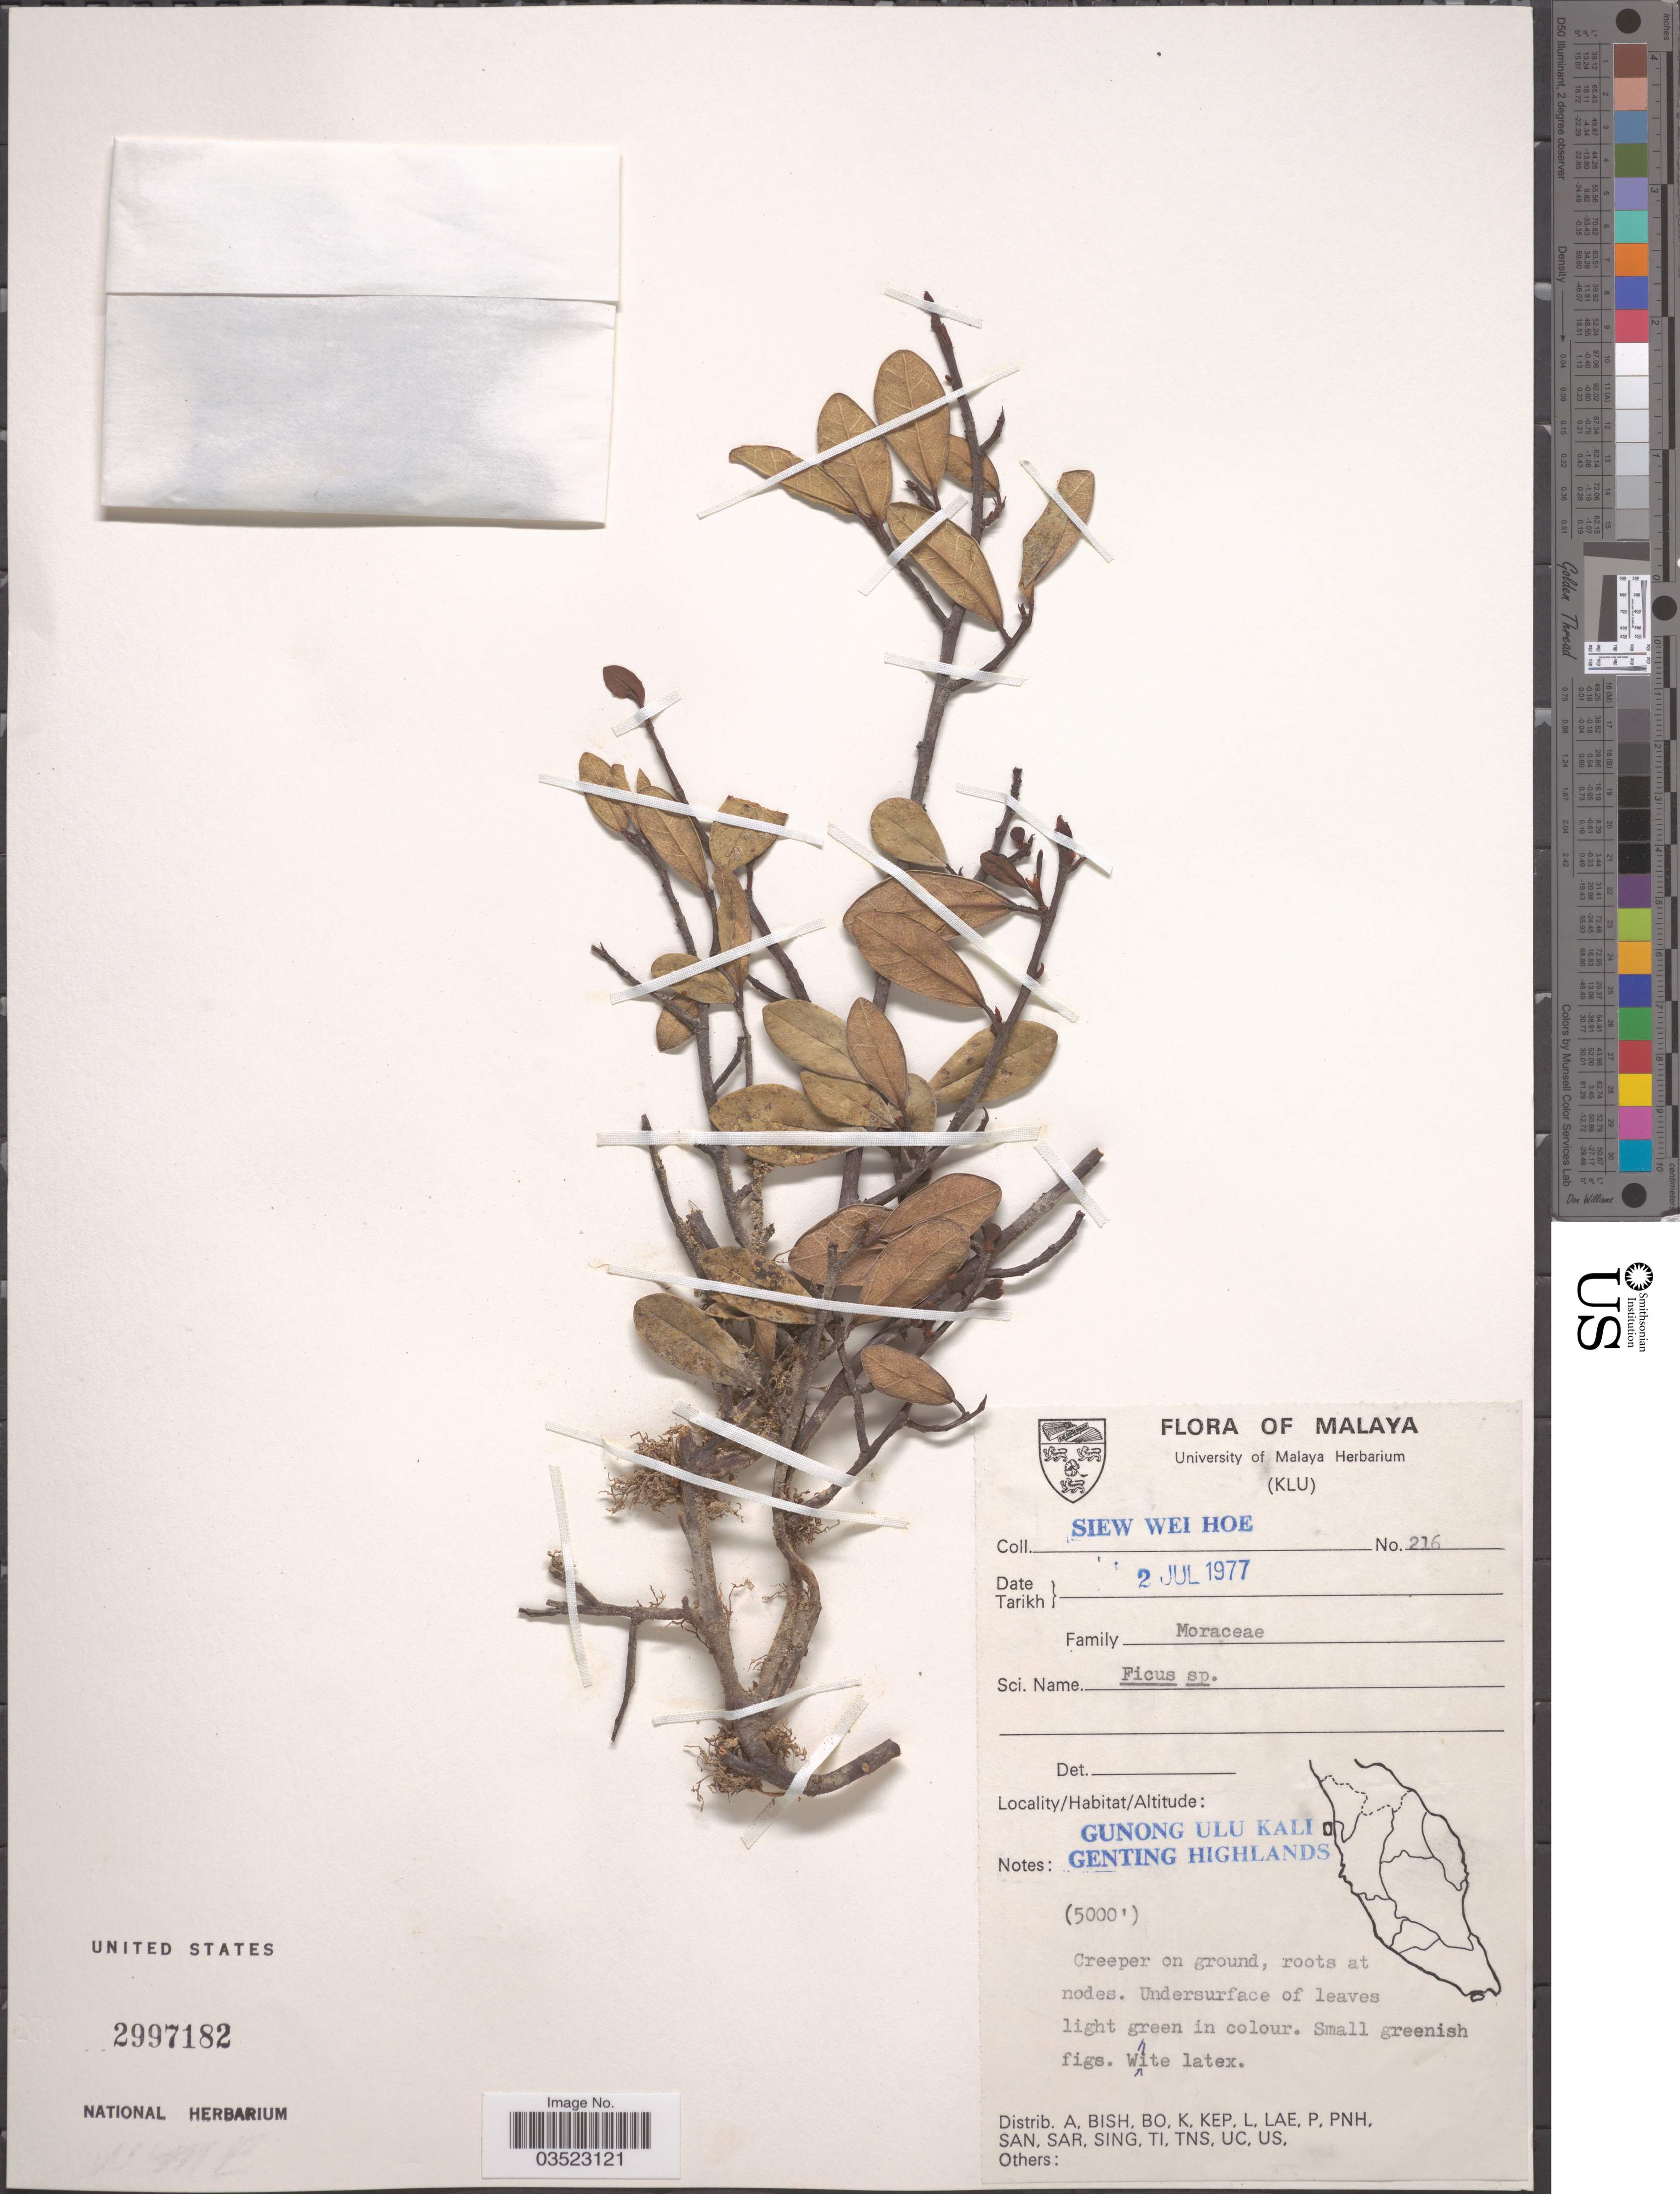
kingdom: Plantae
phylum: Tracheophyta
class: Magnoliopsida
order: Rosales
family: Moraceae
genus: Ficus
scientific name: Ficus sp.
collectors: W. H. Siew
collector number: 216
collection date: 1977-07-02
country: Malaysia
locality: Malaya. Gunong Ulu Kali. Genting Highlands.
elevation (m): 1524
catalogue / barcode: US 2997182